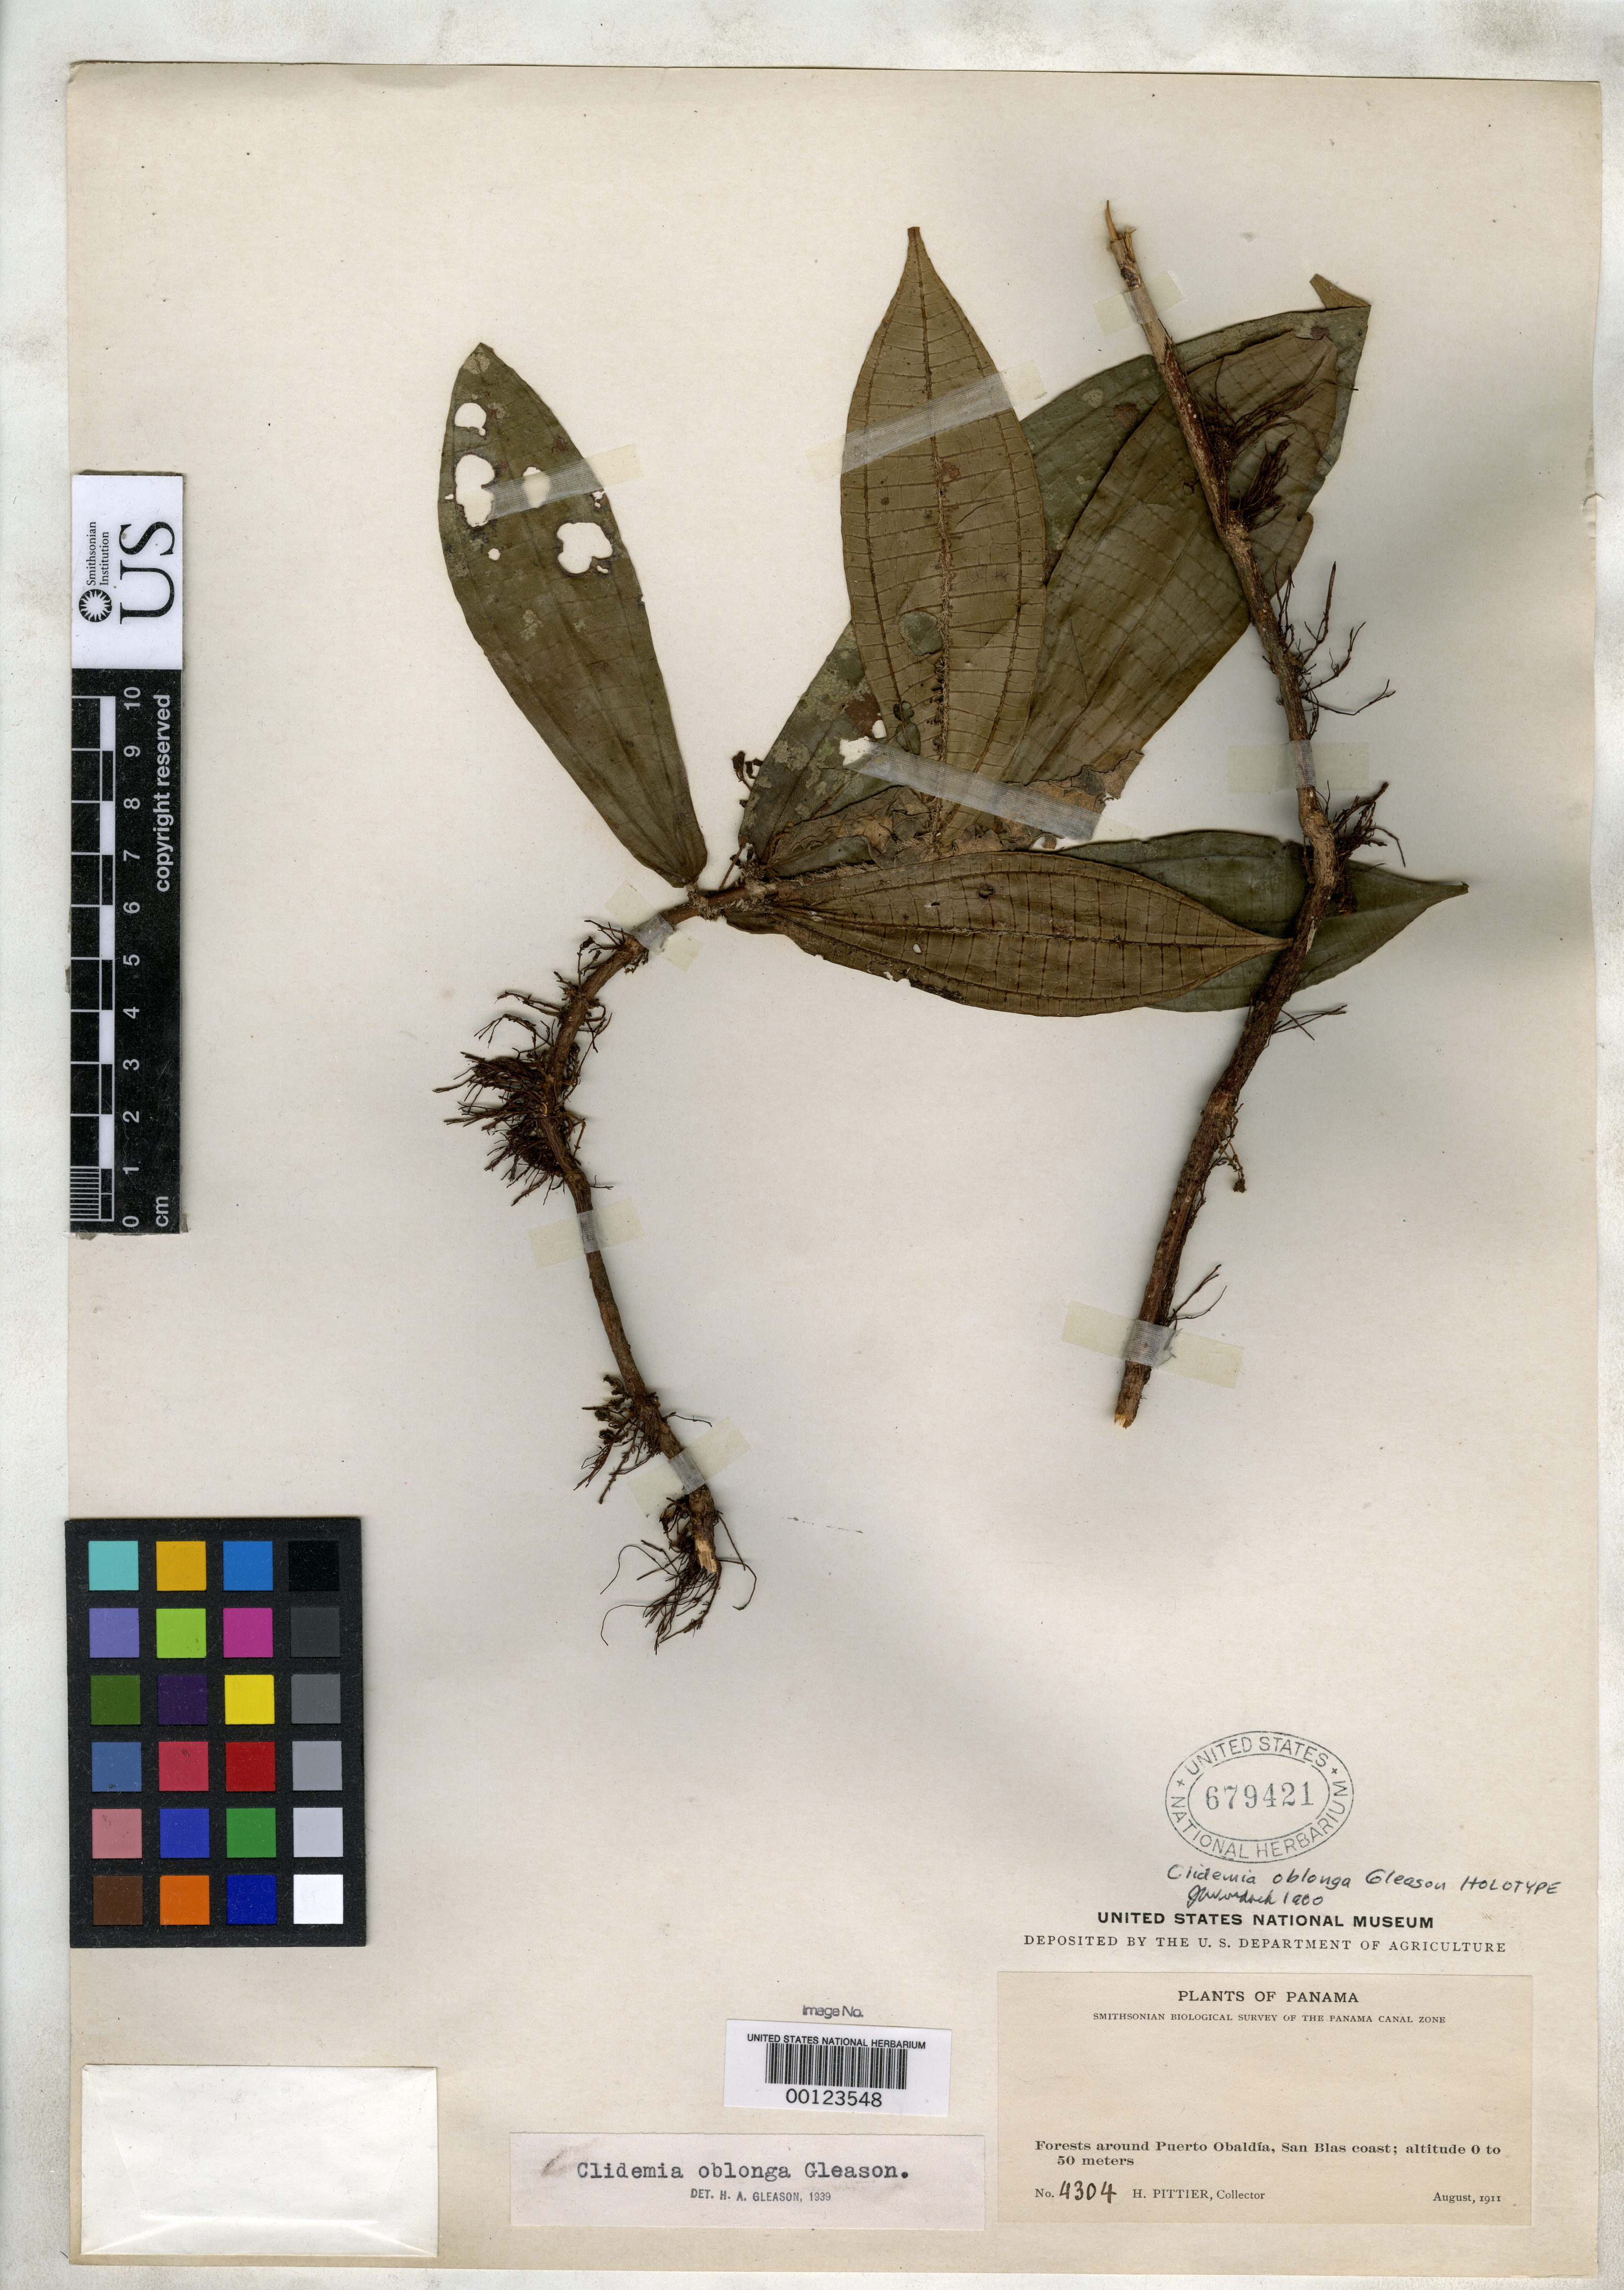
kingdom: Plantae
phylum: Tracheophyta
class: Magnoliopsida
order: Myrtales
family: Melastomataceae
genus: Clidemia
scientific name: Clidemia oblonga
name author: Gleason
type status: Holotype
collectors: H. F. Pittier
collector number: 4304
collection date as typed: Aug 1911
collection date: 1911-08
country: Panama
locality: Puerto Obaldia, San Blas coast.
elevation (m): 0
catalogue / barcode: US 679421